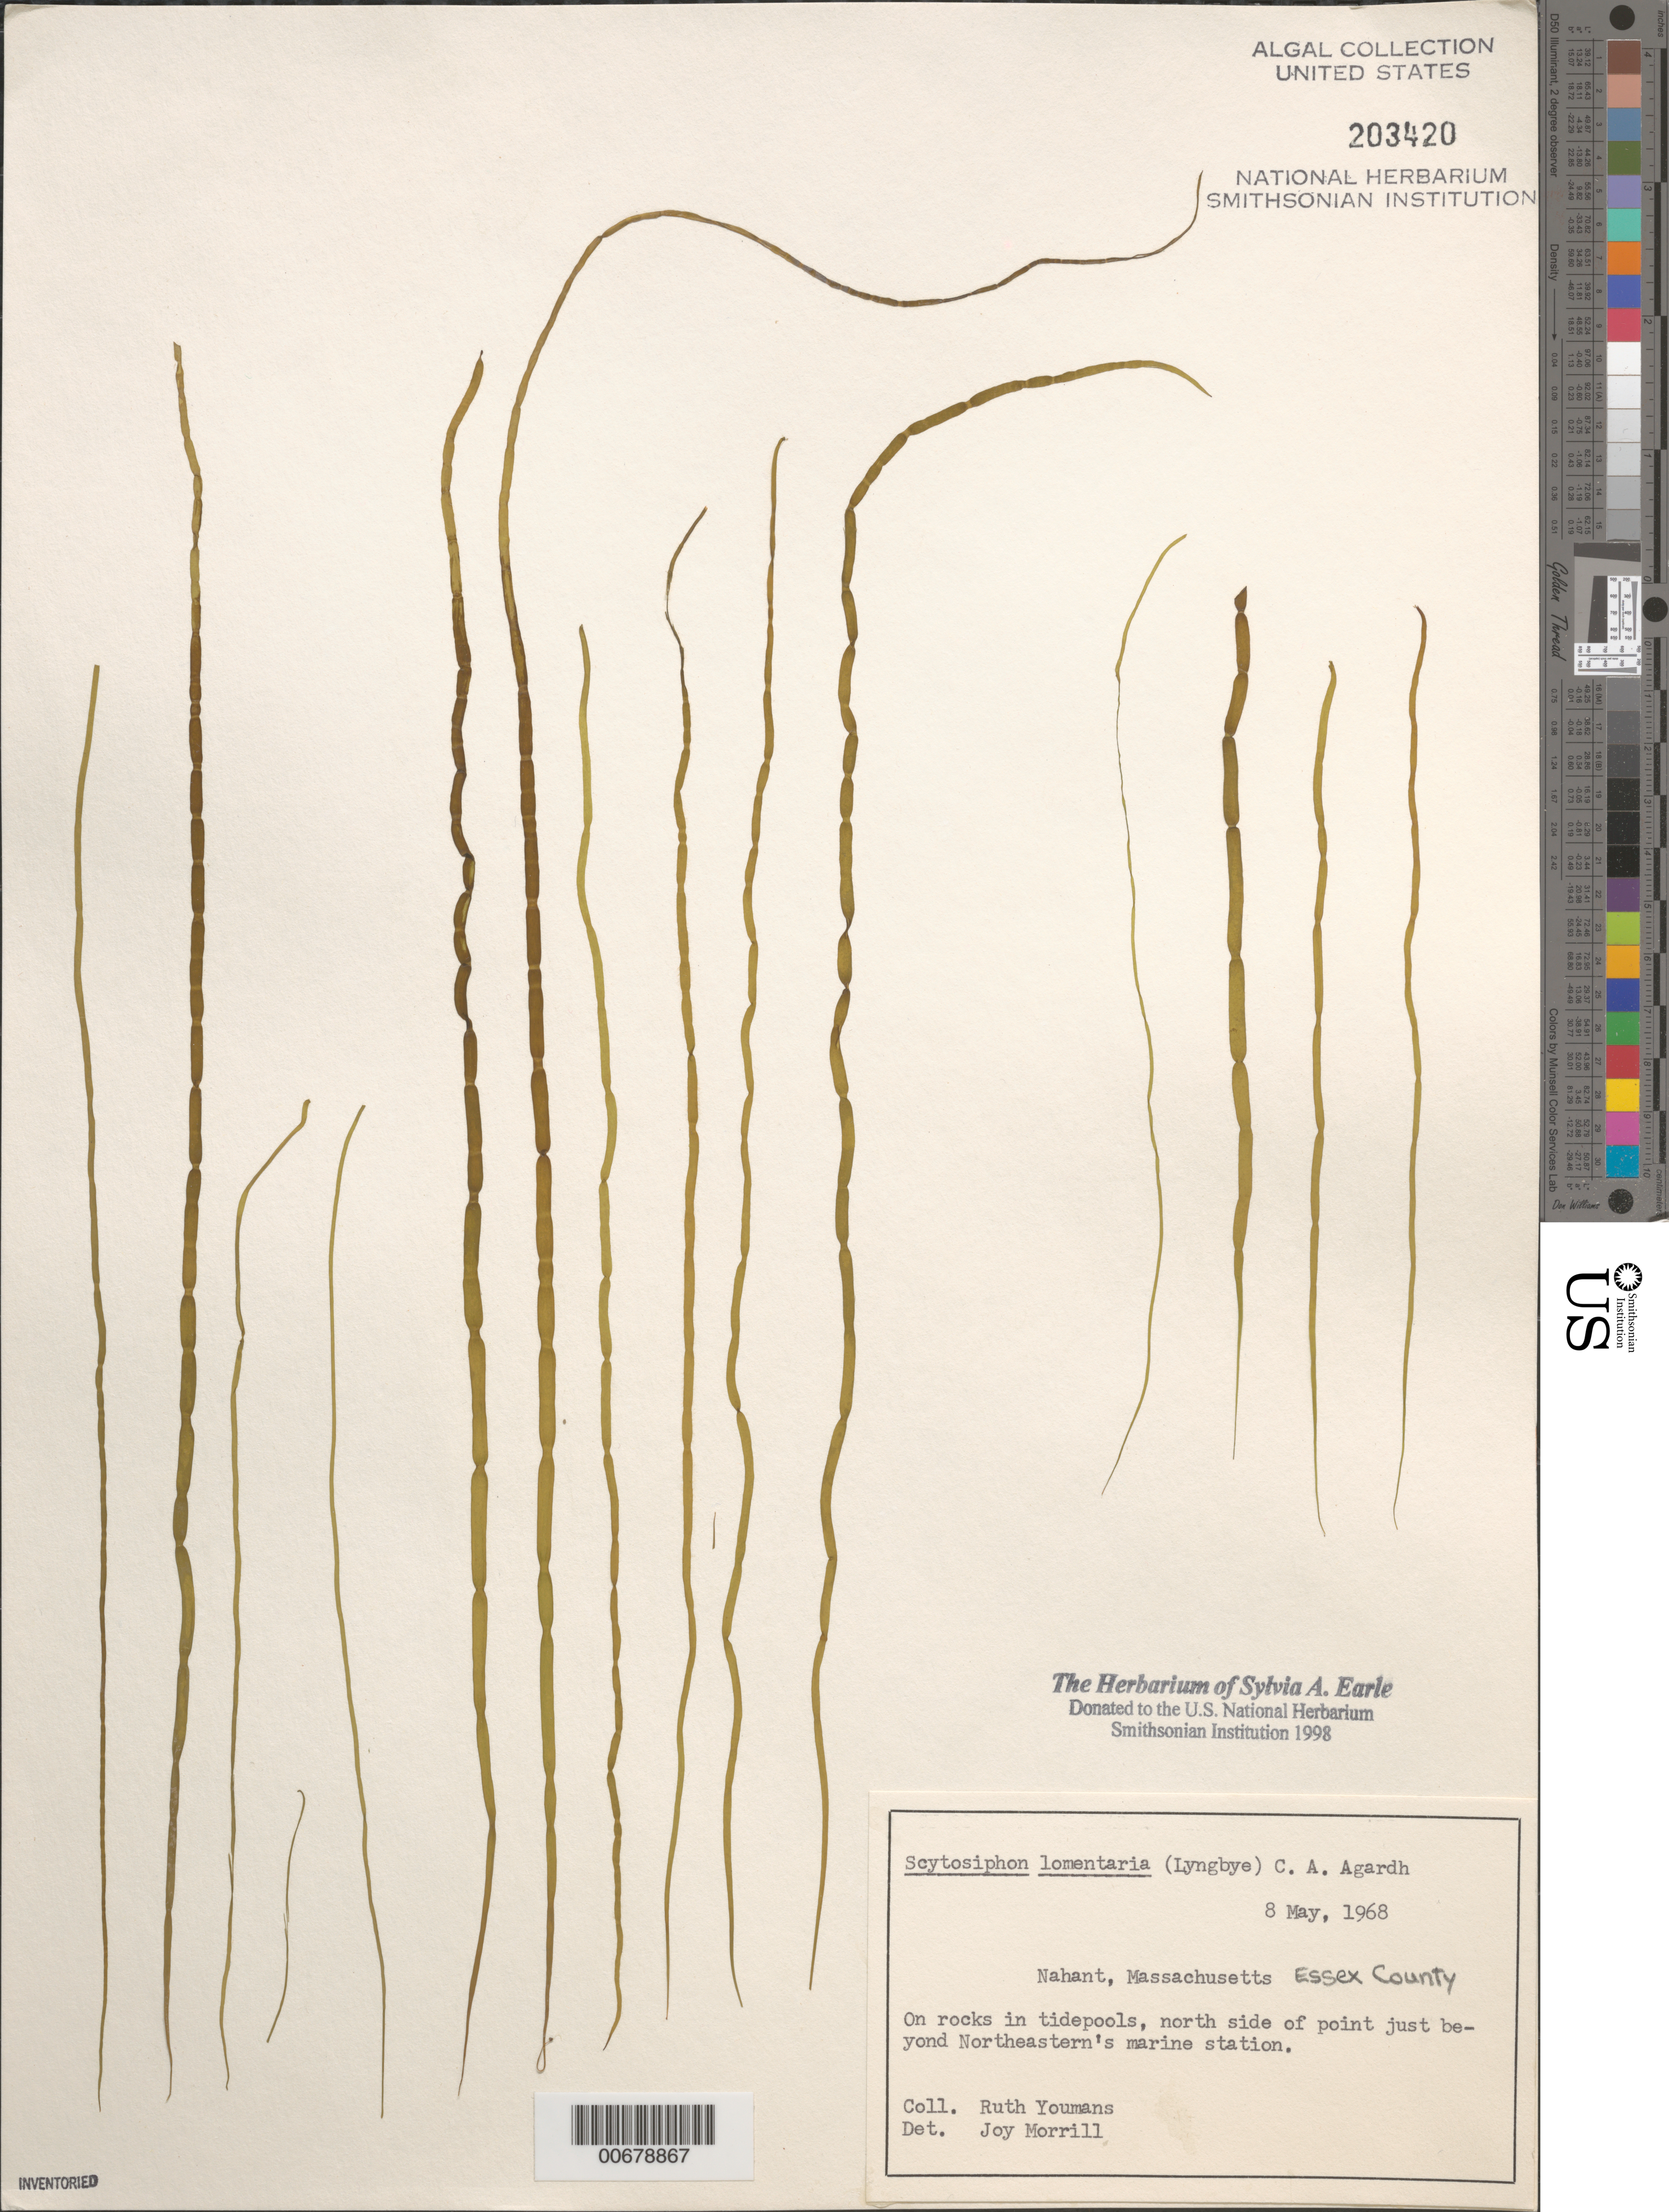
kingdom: Chromista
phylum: Ochrophyta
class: Phaeophyceae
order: Scytosiphonales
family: Scytosiphonaceae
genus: Scytosiphon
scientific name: Scytosiphon lomentaria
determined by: Morrill, J.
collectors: R. Youmans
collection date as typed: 08 May 1968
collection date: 1968-05-08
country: United States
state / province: Massachusetts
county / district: Essex County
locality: Point just beyond Northeastern University's marine station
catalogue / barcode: US 203420